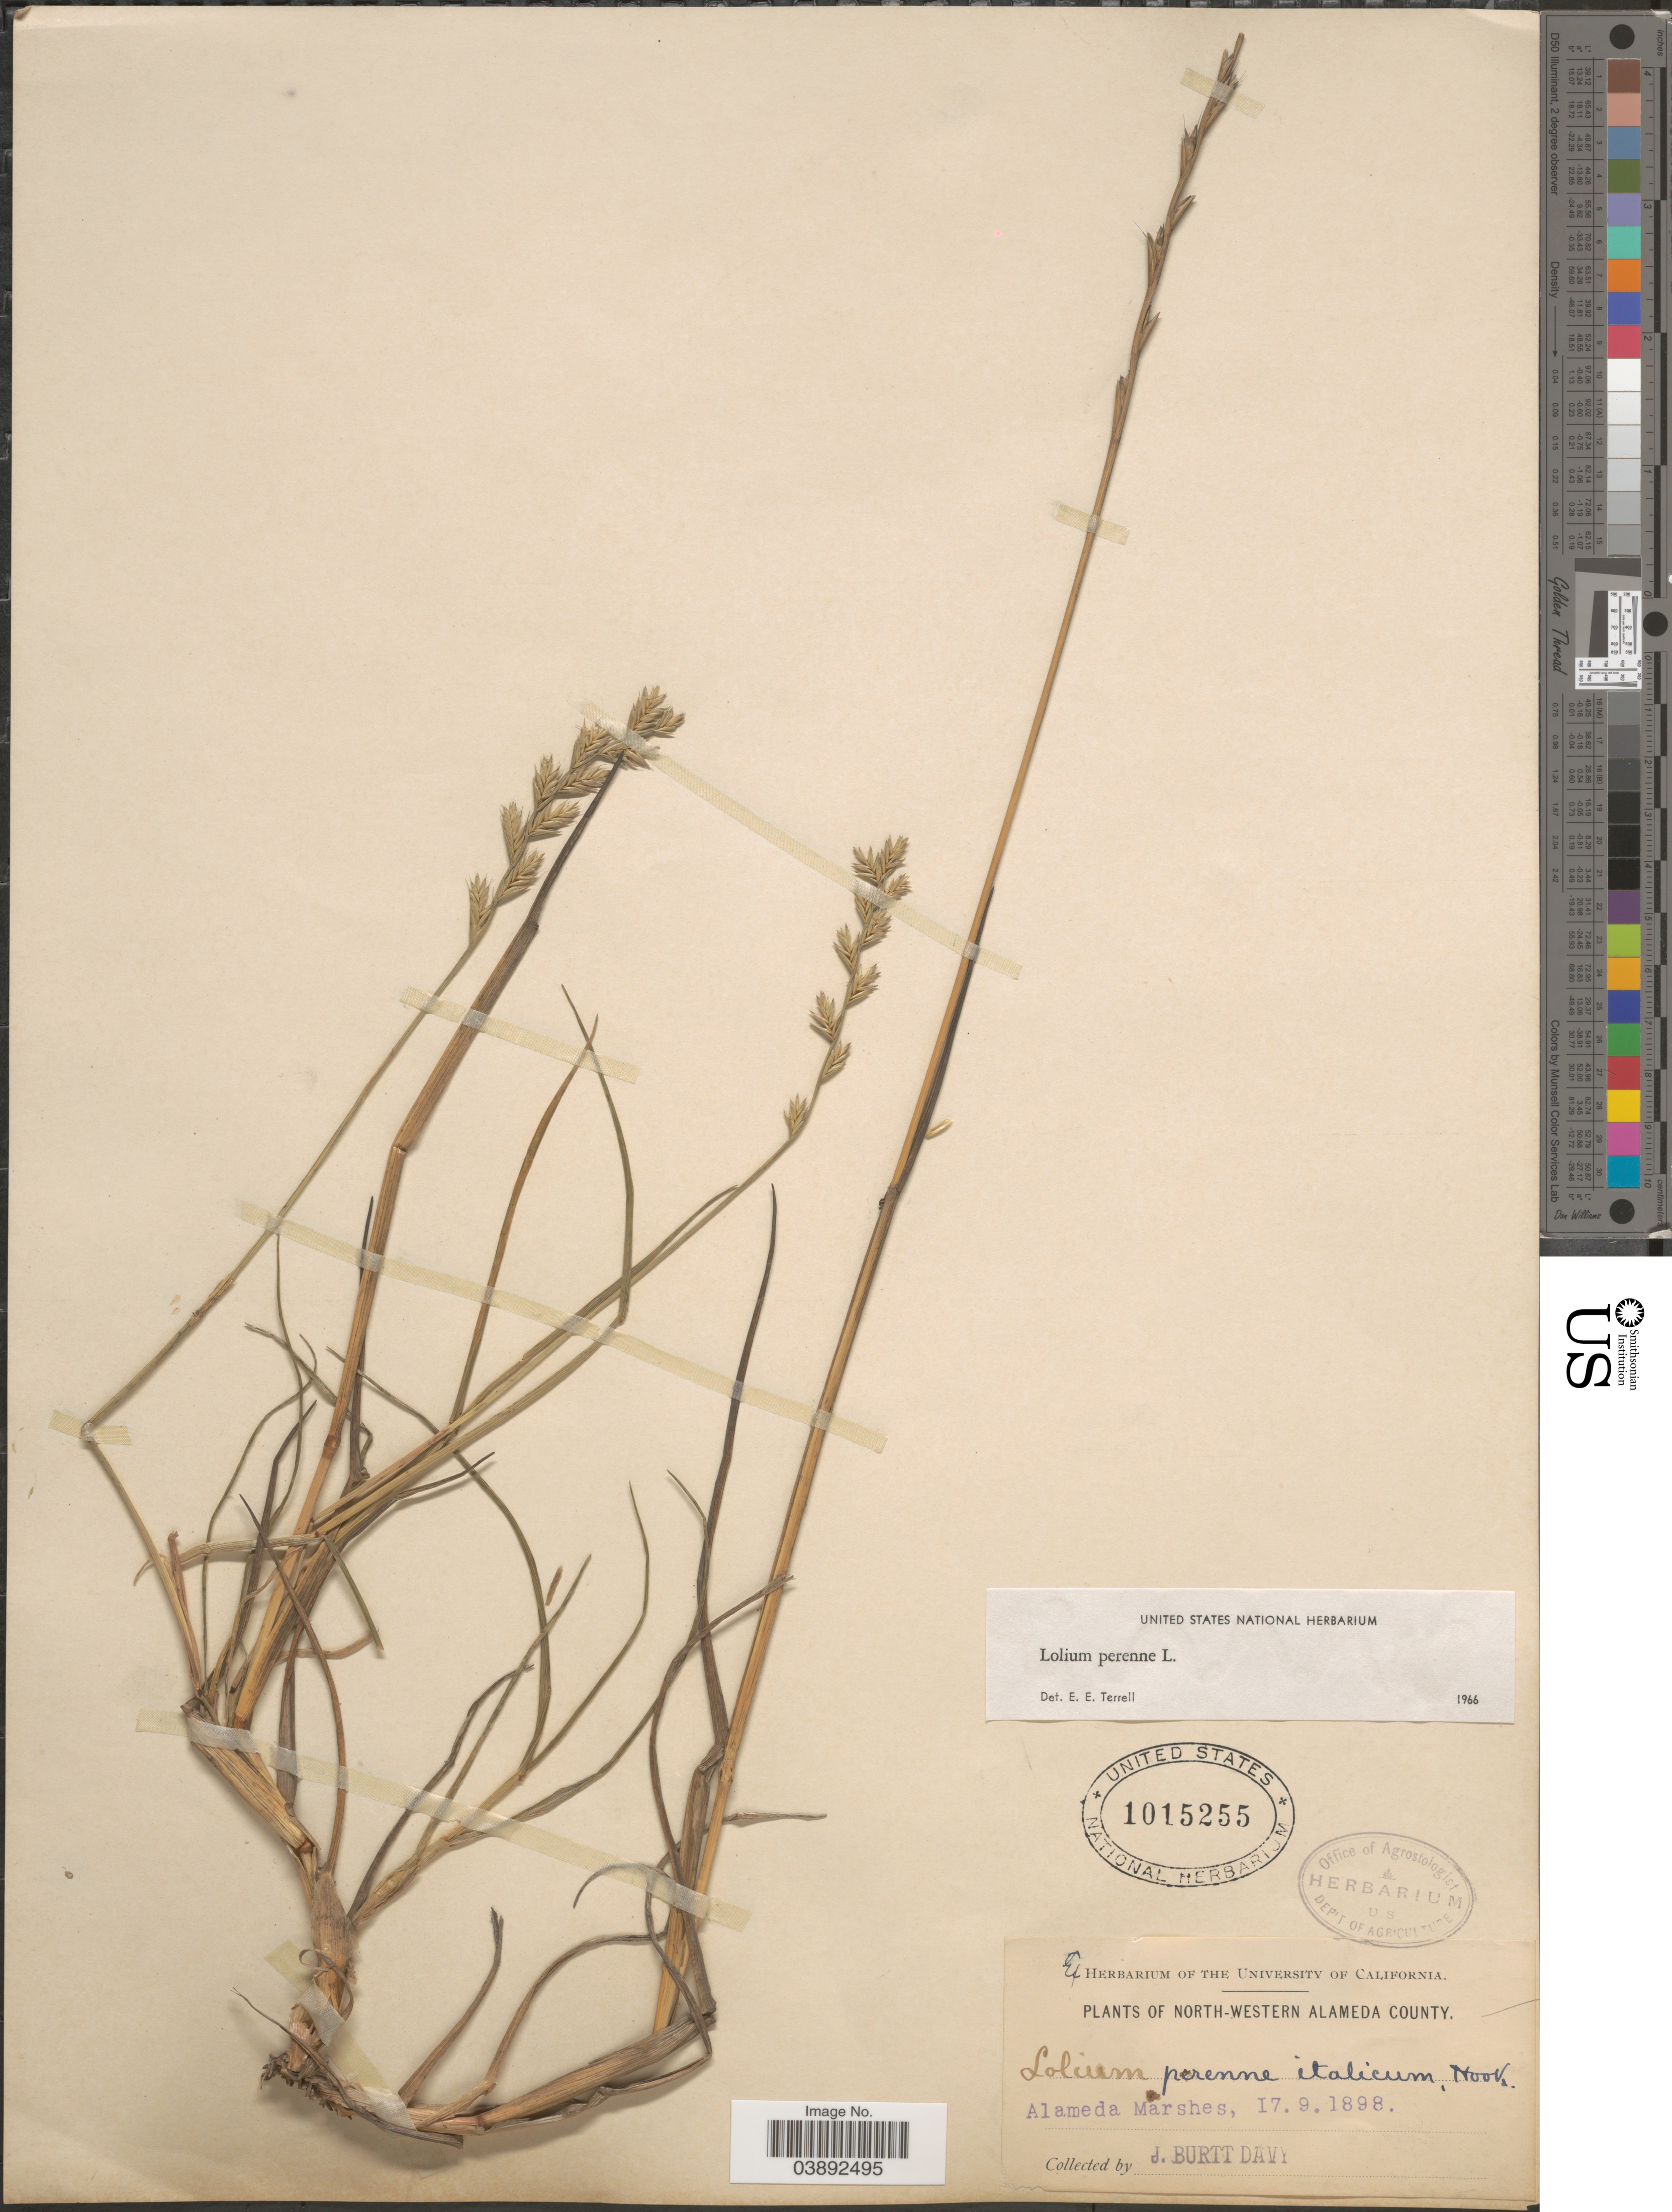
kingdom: Plantae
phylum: Tracheophyta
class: Liliopsida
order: Poales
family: Poaceae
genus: Lolium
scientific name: Lolium perenne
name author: L.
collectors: J. Burtt Davy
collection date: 1898-09-17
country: United States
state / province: California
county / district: Alameda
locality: North-Western Alameda County. Alameda Marshes.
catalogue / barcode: US 1015255